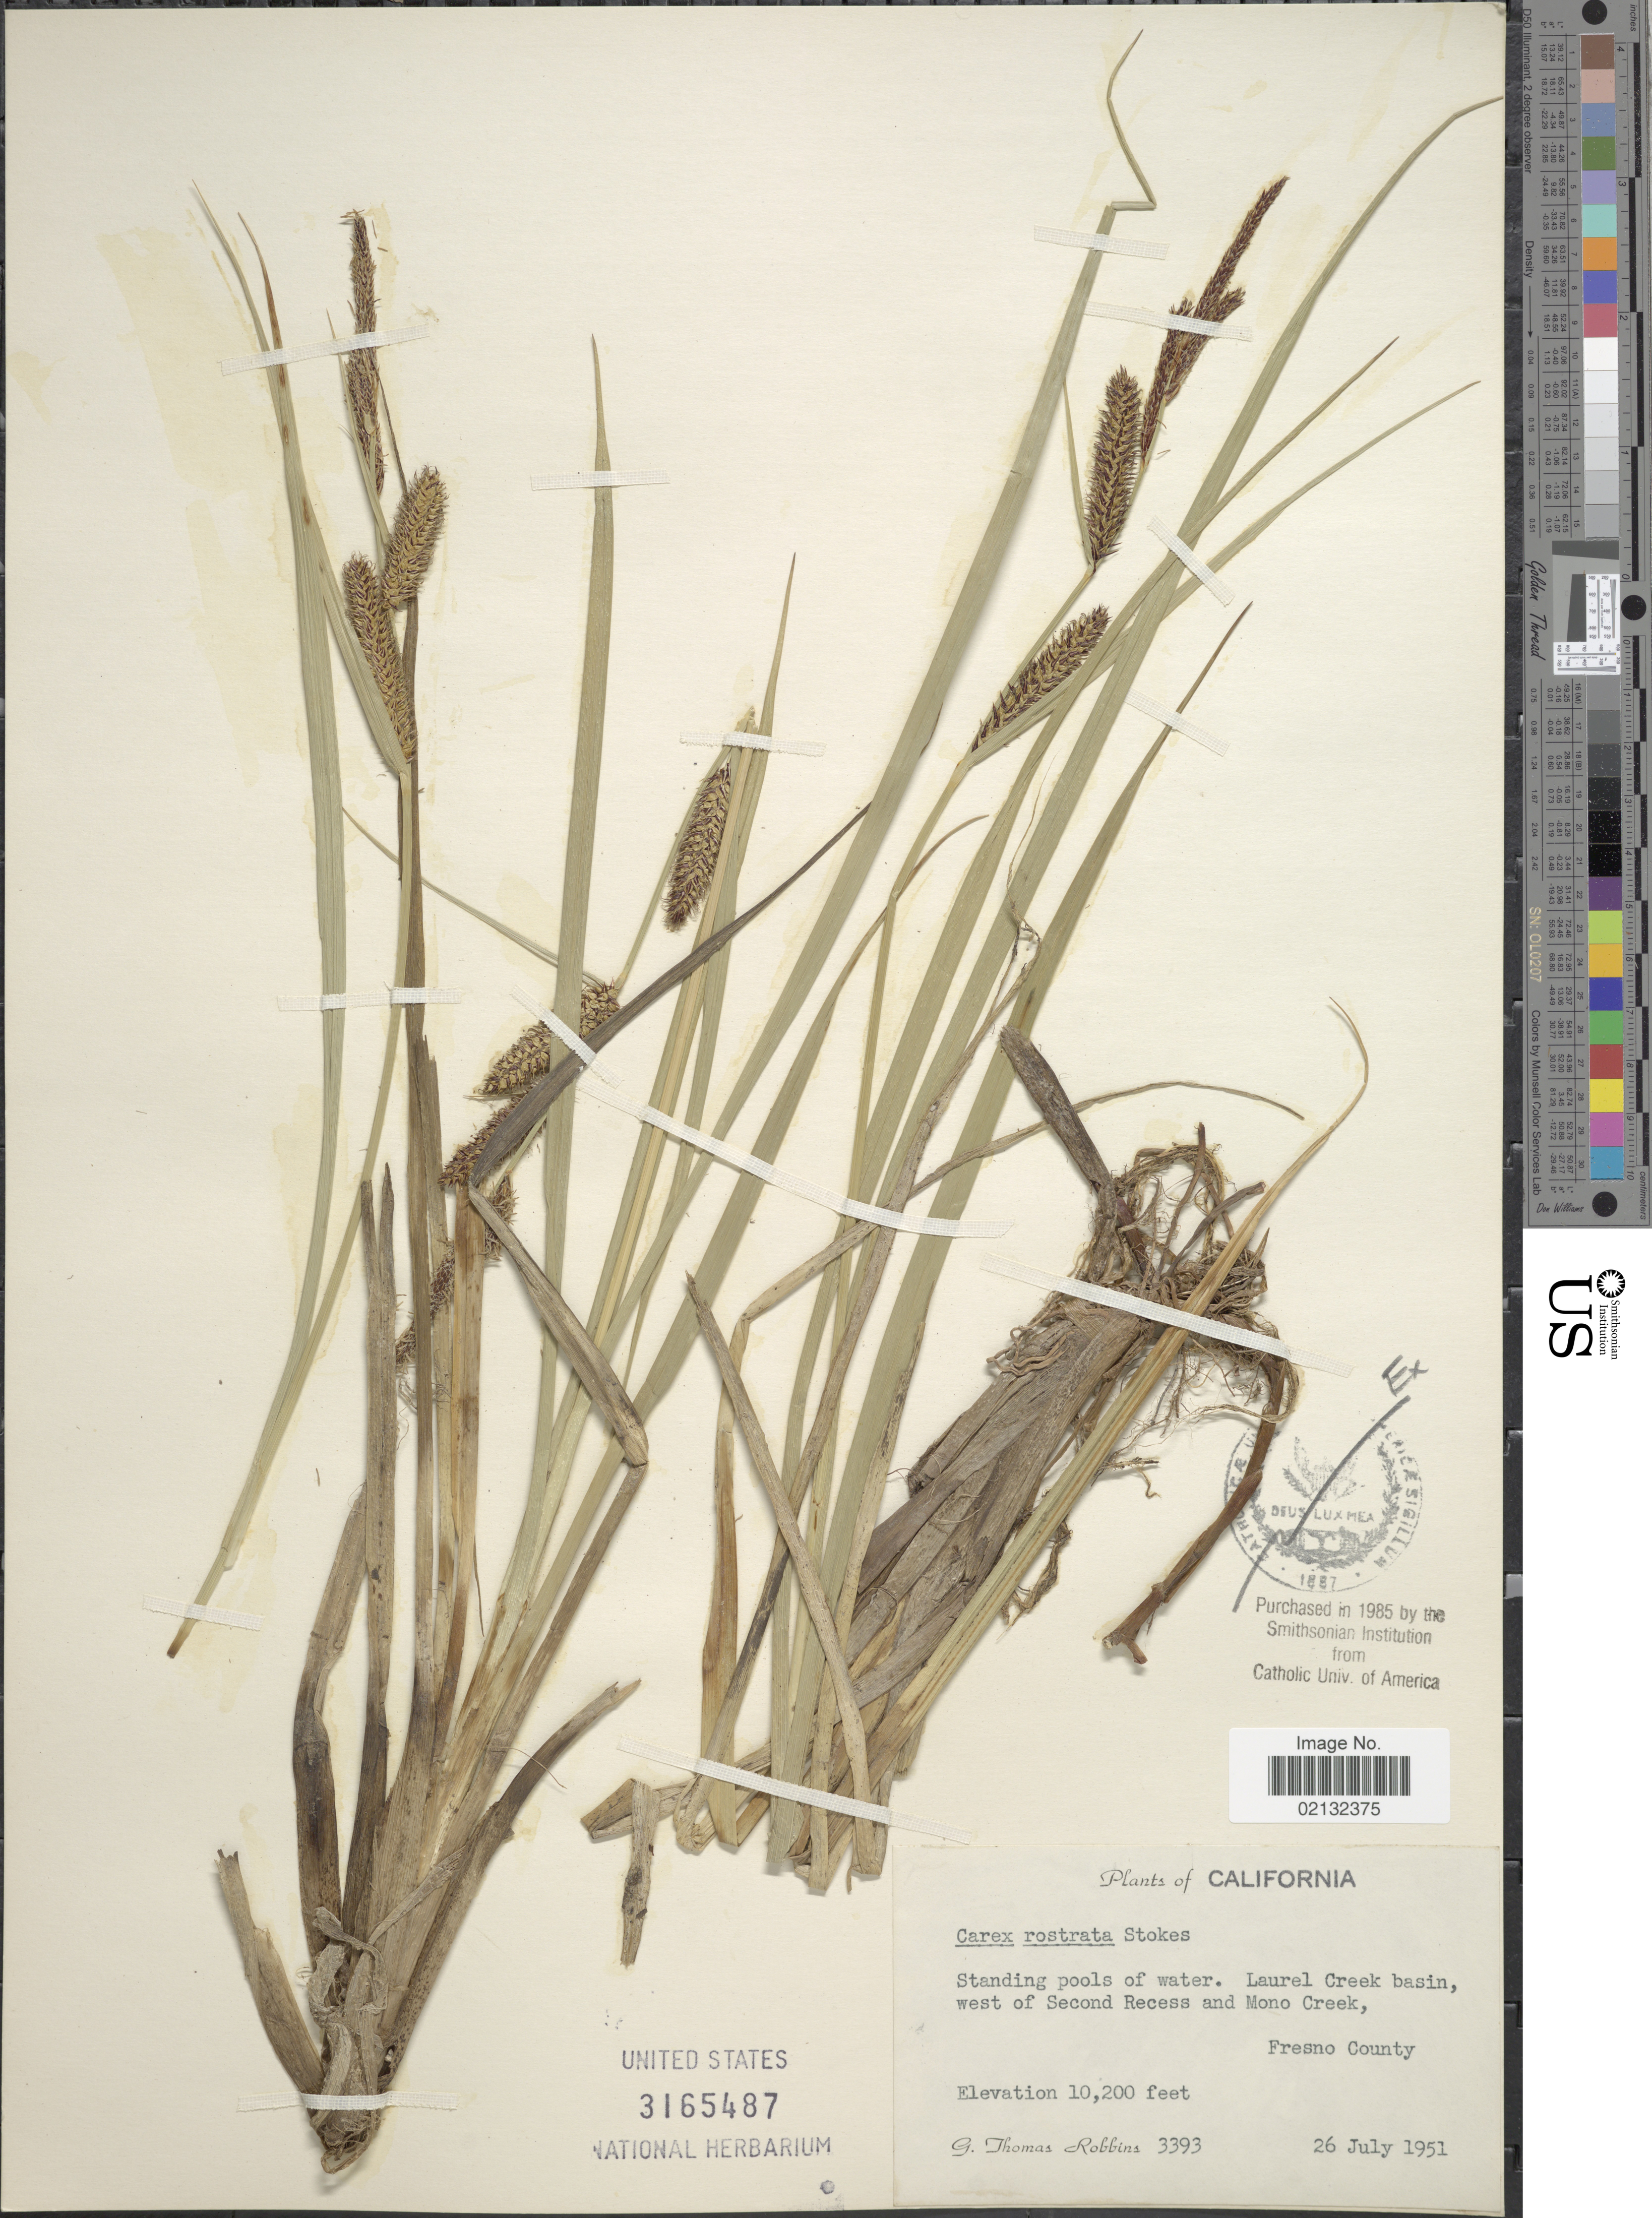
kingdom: Plantae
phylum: Tracheophyta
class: Liliopsida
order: Poales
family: Cyperaceae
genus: Carex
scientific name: Carex rostrata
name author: Stokes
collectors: G. T. Robbins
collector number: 3393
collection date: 1951-07-26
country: United States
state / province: California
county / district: Fresno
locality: Standing pools of water, Laurel Creek basin, west of Second Recess and Mono Creek, Fresno County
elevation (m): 3109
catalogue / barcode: US 3165487